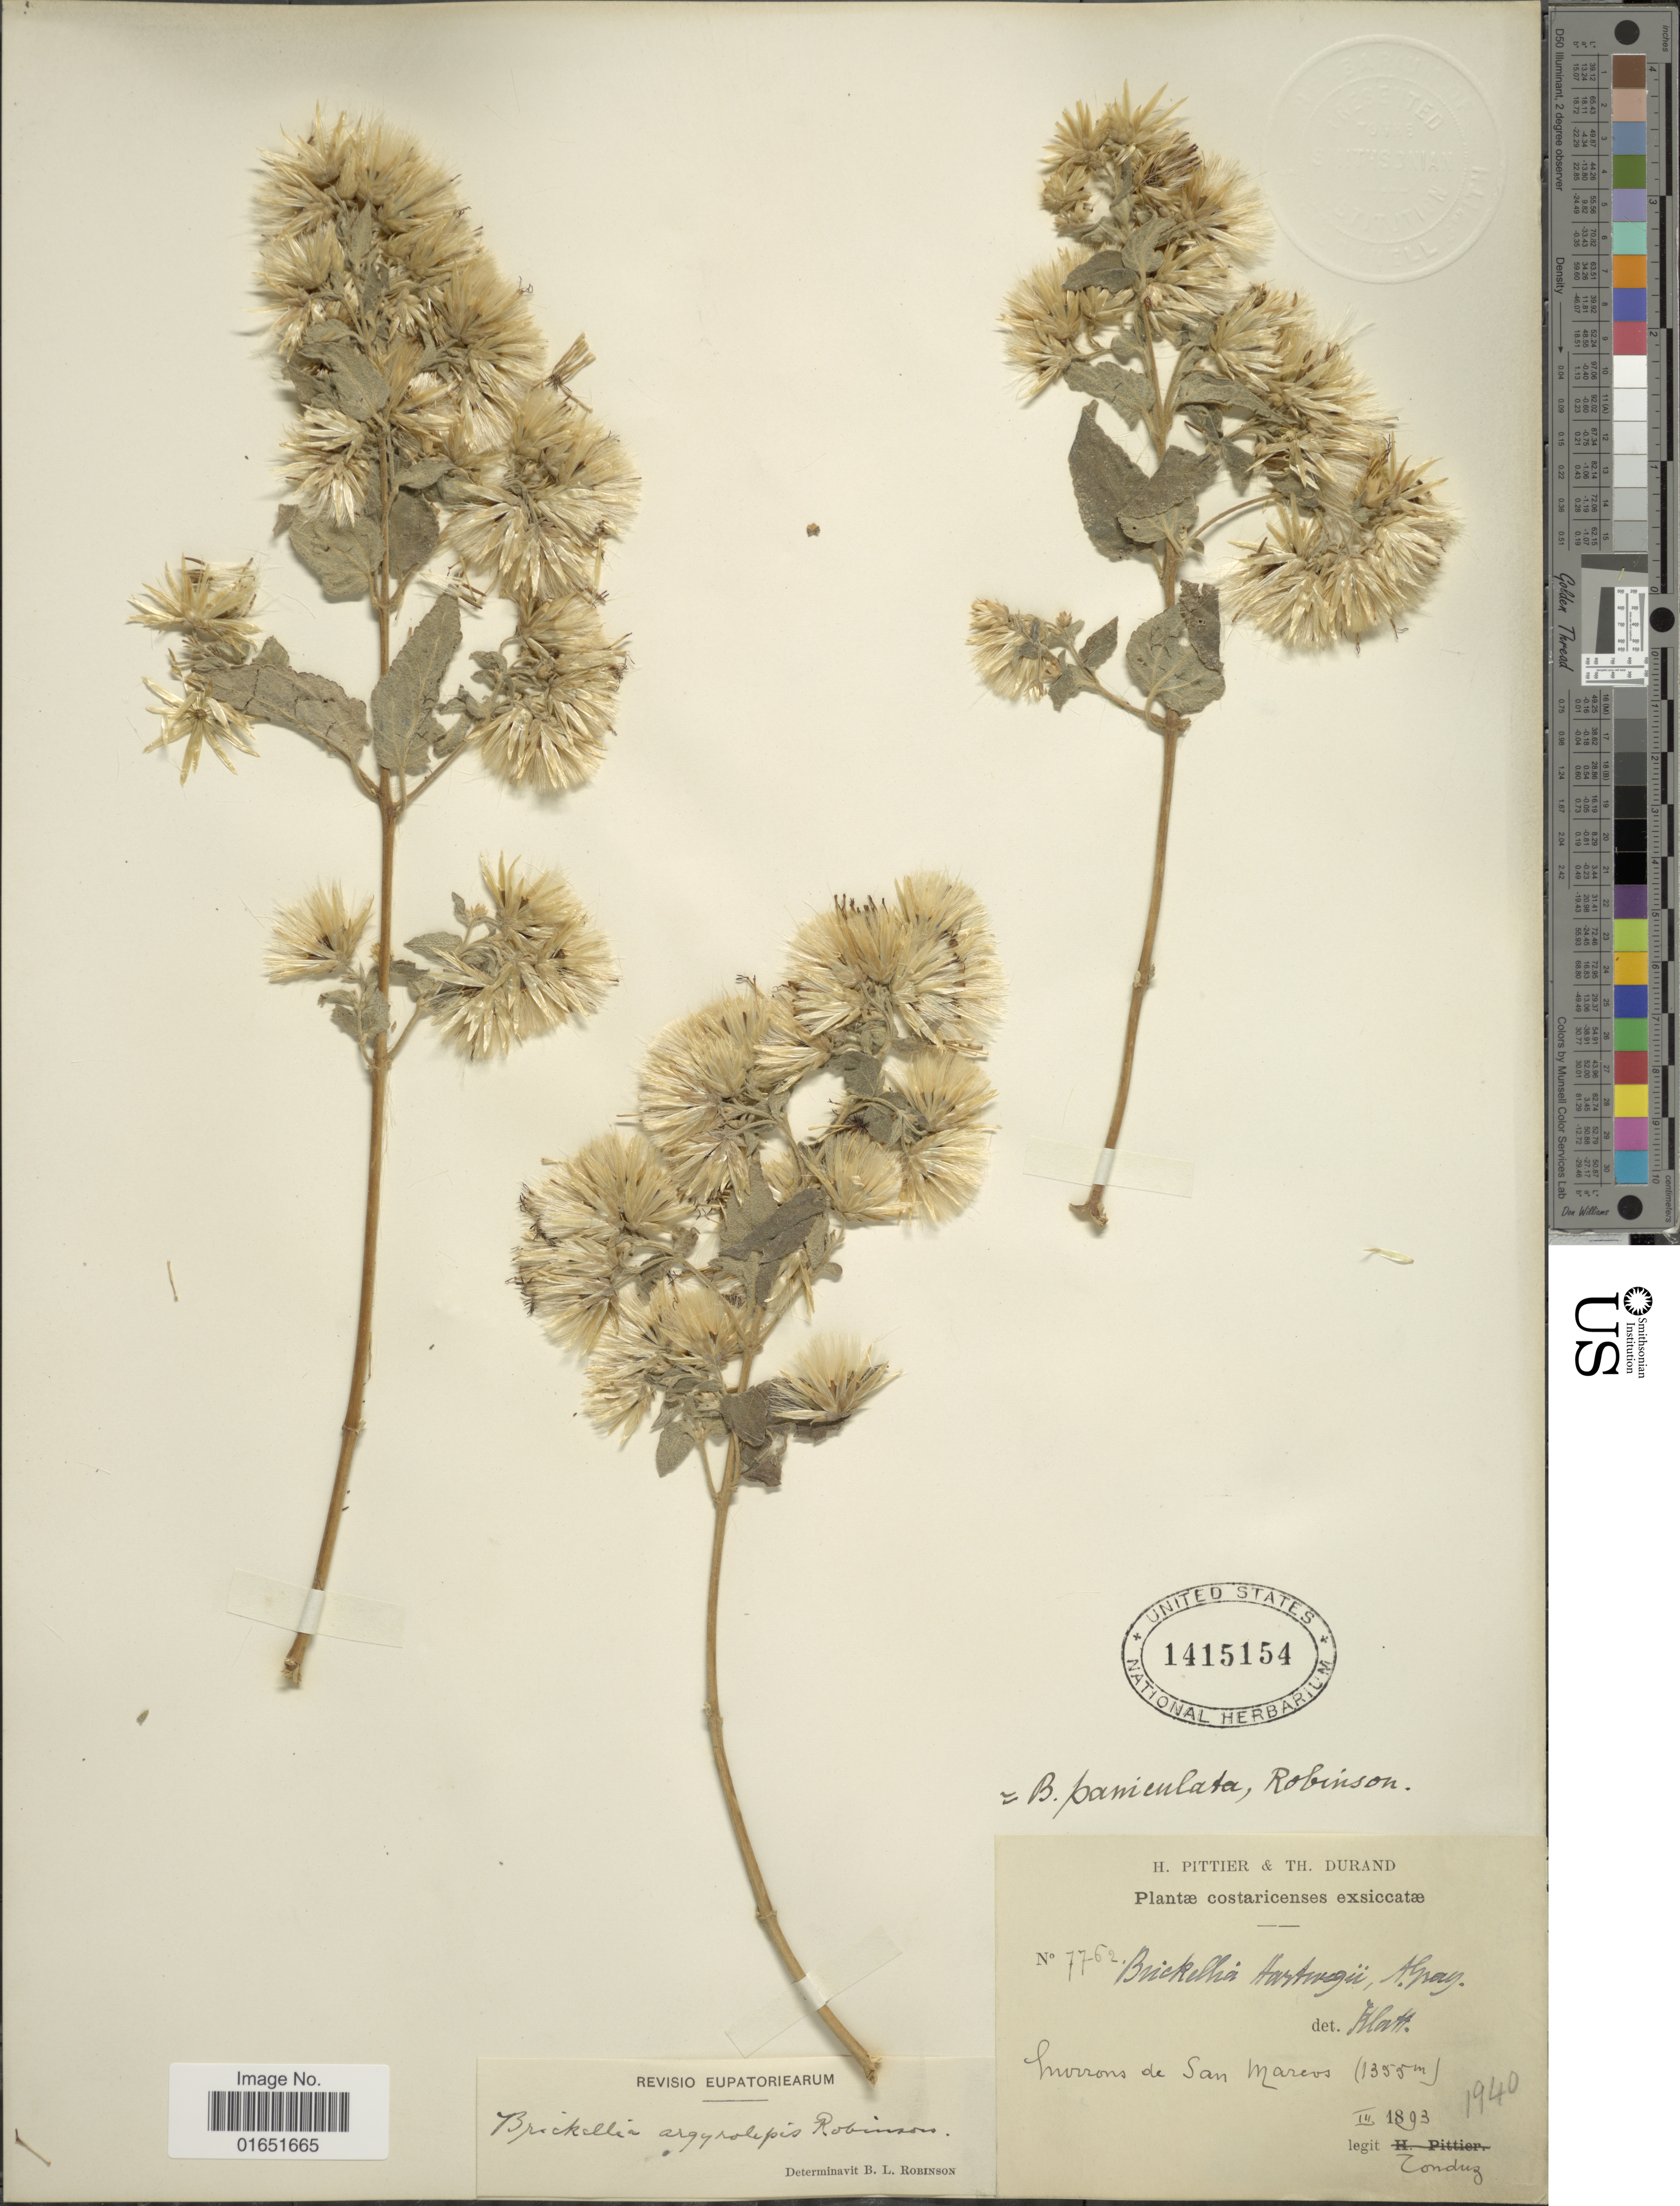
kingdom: Plantae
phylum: Tracheophyta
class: Magnoliopsida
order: Asterales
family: Asteraceae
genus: Brickellia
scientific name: Brickellia argyrolepis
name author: B.L. Rob.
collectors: A. Tonduz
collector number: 7762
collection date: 1893-03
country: Costa Rica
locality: Morrons de San Marcos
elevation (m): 1355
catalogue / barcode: US 1415154